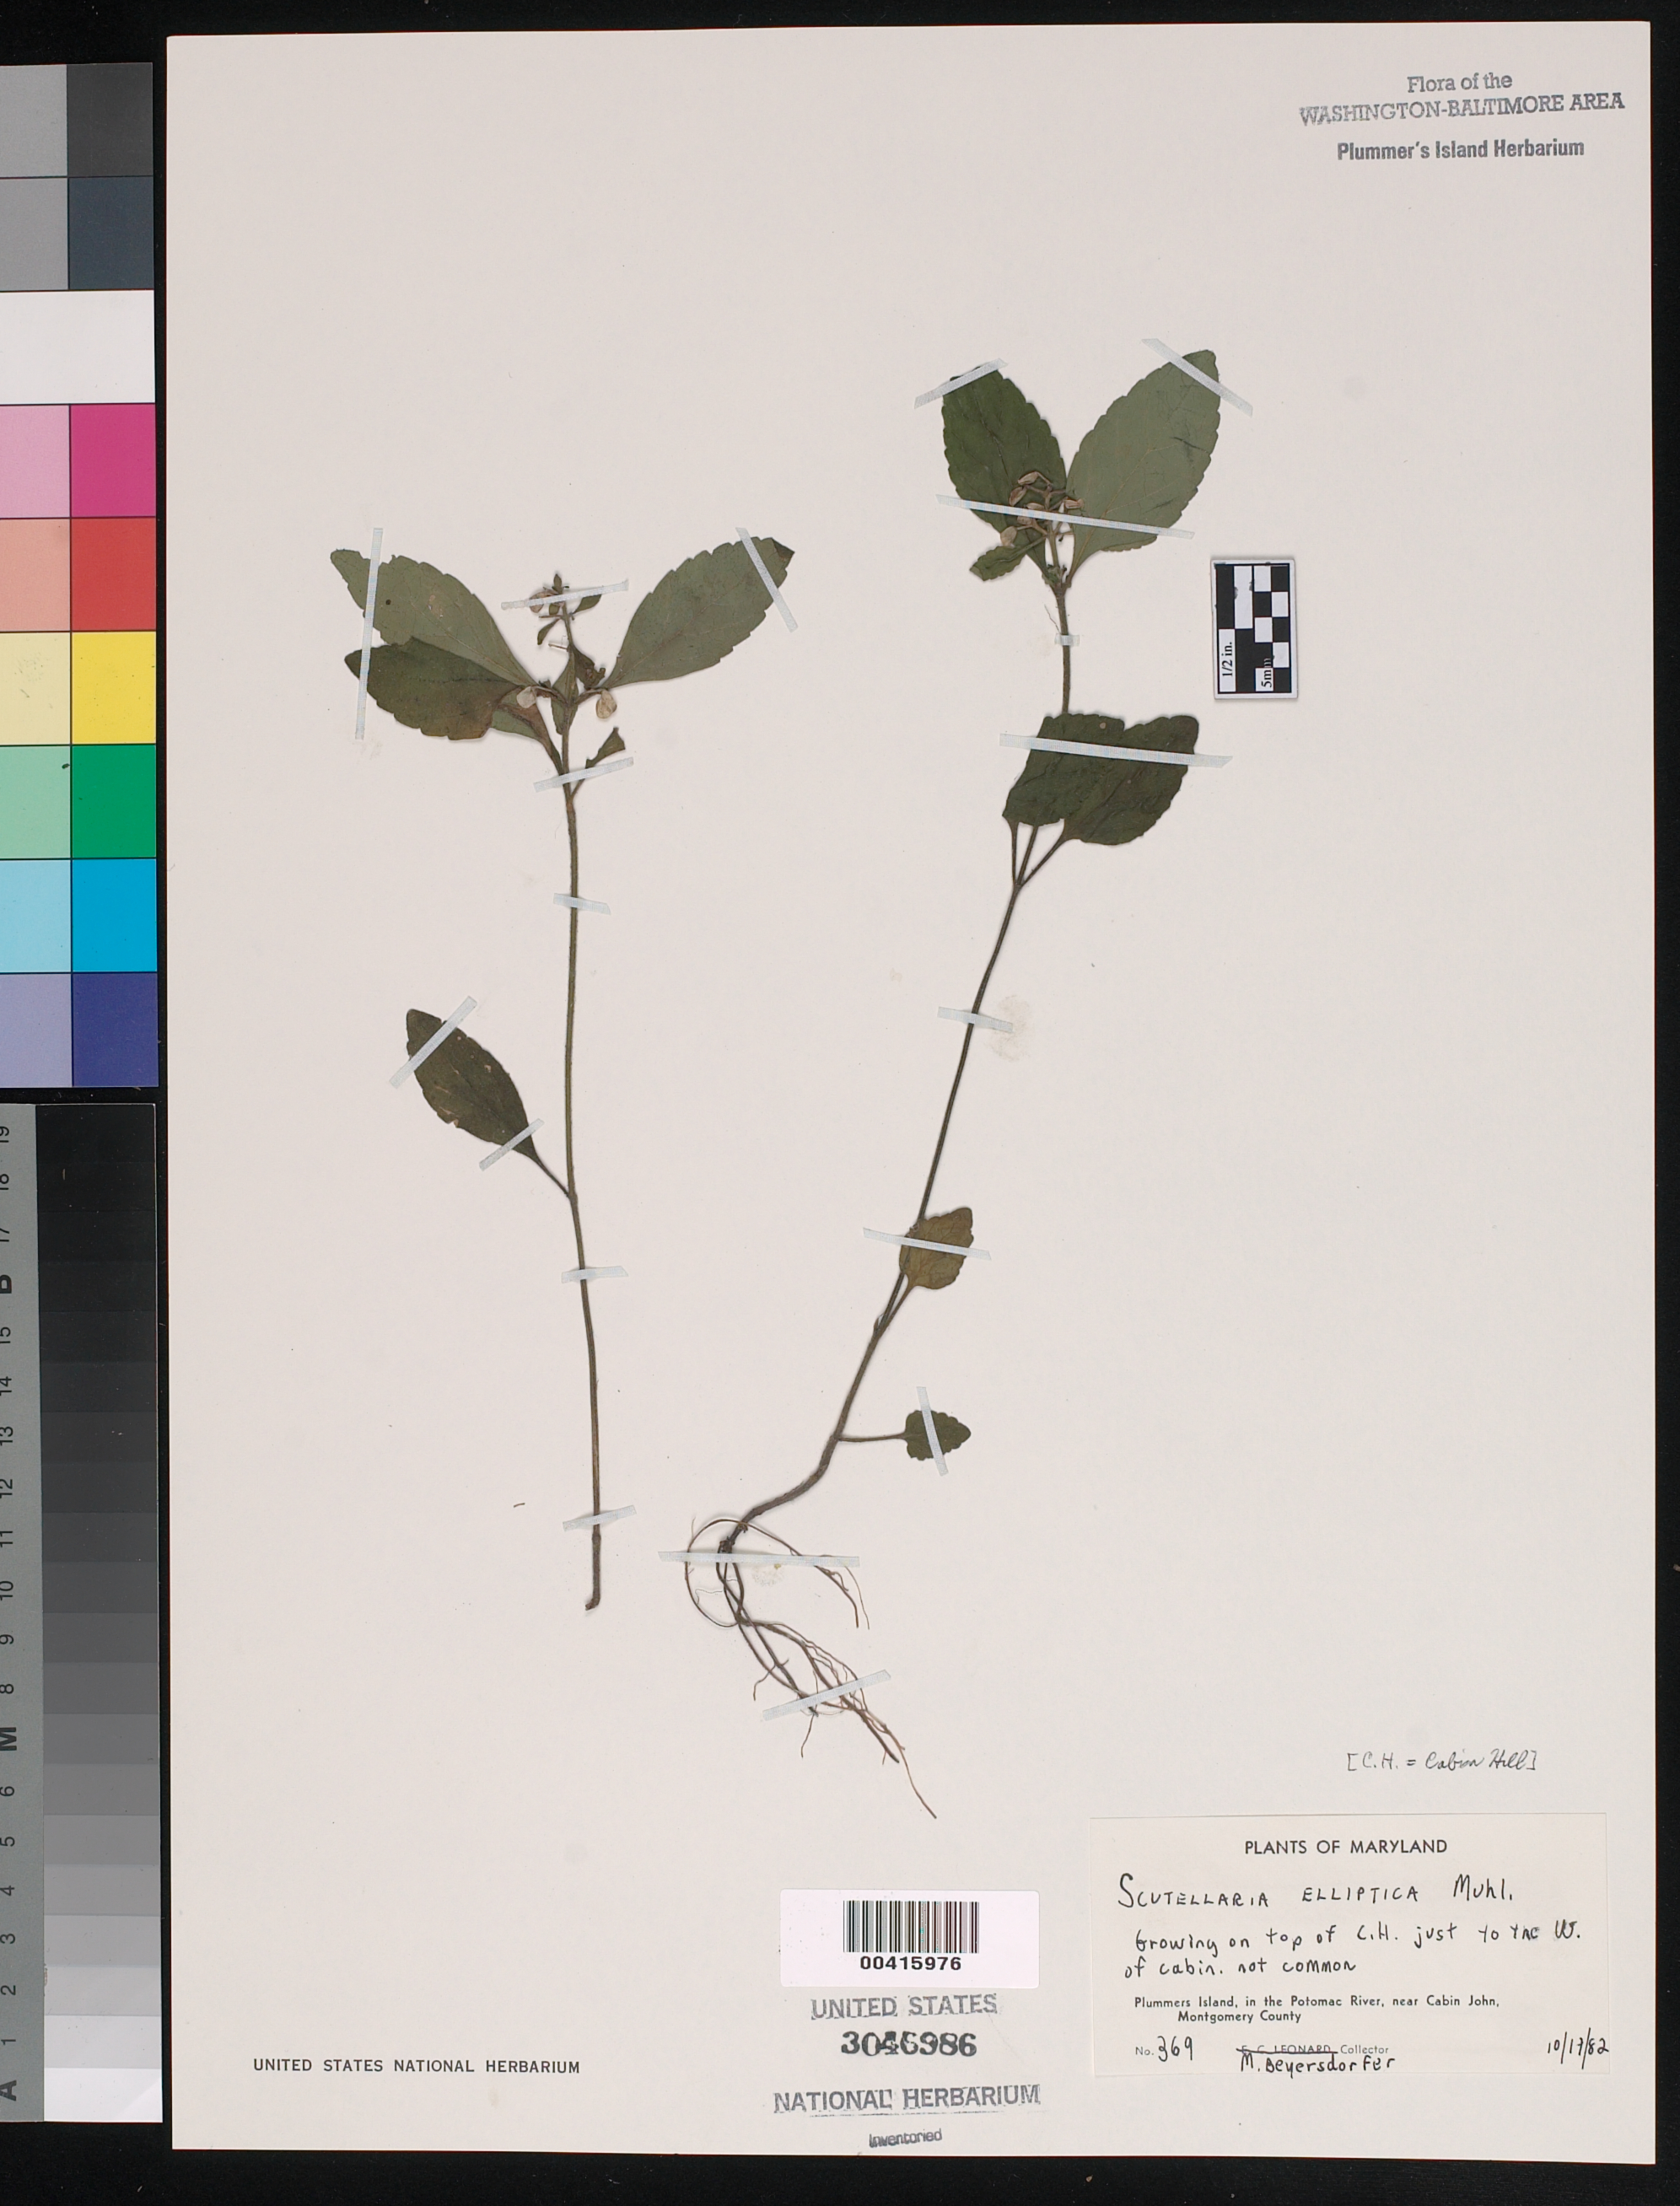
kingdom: Plantae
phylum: Tracheophyta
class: Magnoliopsida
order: Lamiales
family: Lamiaceae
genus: Scutellaria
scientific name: Scutellaria elliptica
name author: Muhl.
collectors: M. Beyersdorfer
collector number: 369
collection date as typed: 17 Oct 1982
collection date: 1982-10-17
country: United States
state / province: Maryland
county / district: Montgomery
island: Plummers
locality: Plummer's Island; on top of Cabin Hill, just to the west of cabin. C. & O. Canal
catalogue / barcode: US 3046986